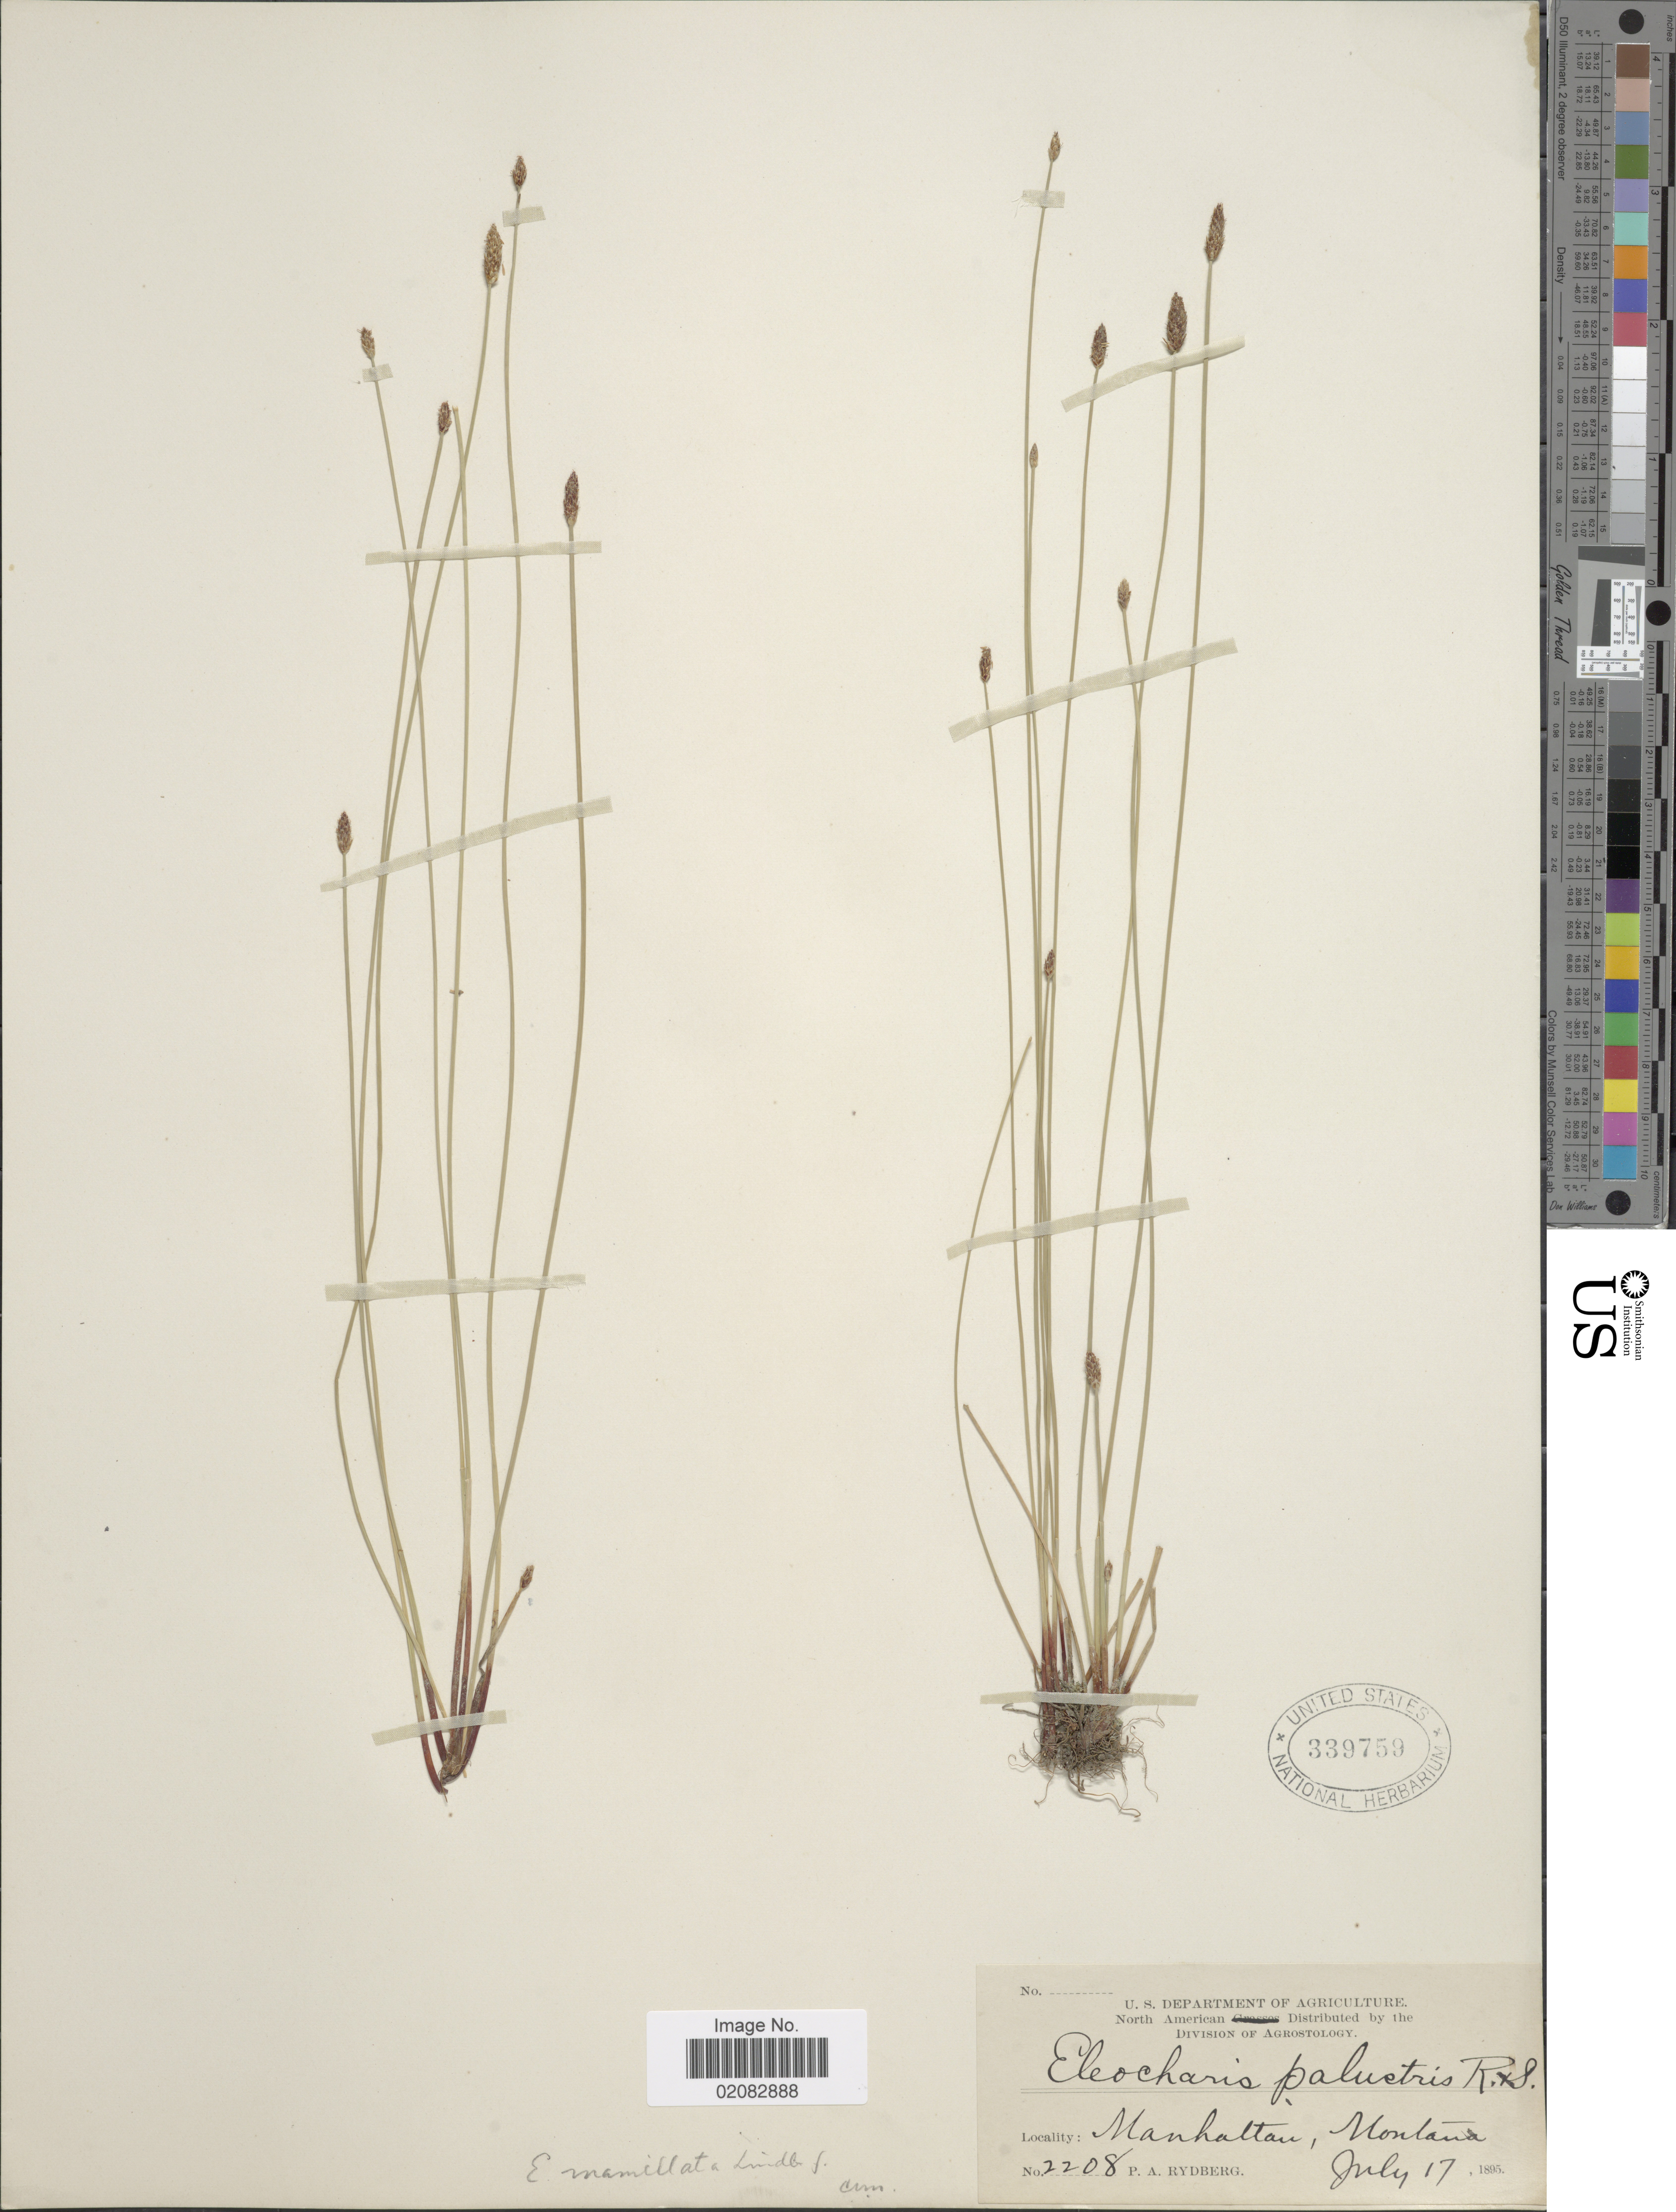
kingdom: Plantae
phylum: Tracheophyta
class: Liliopsida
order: Poales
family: Cyperaceae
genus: Eleocharis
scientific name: Eleocharis macrostachya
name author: Britton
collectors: P. A. Rydberg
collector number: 2208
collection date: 1895-07-17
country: United States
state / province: Montana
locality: Manhattan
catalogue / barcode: US 339759